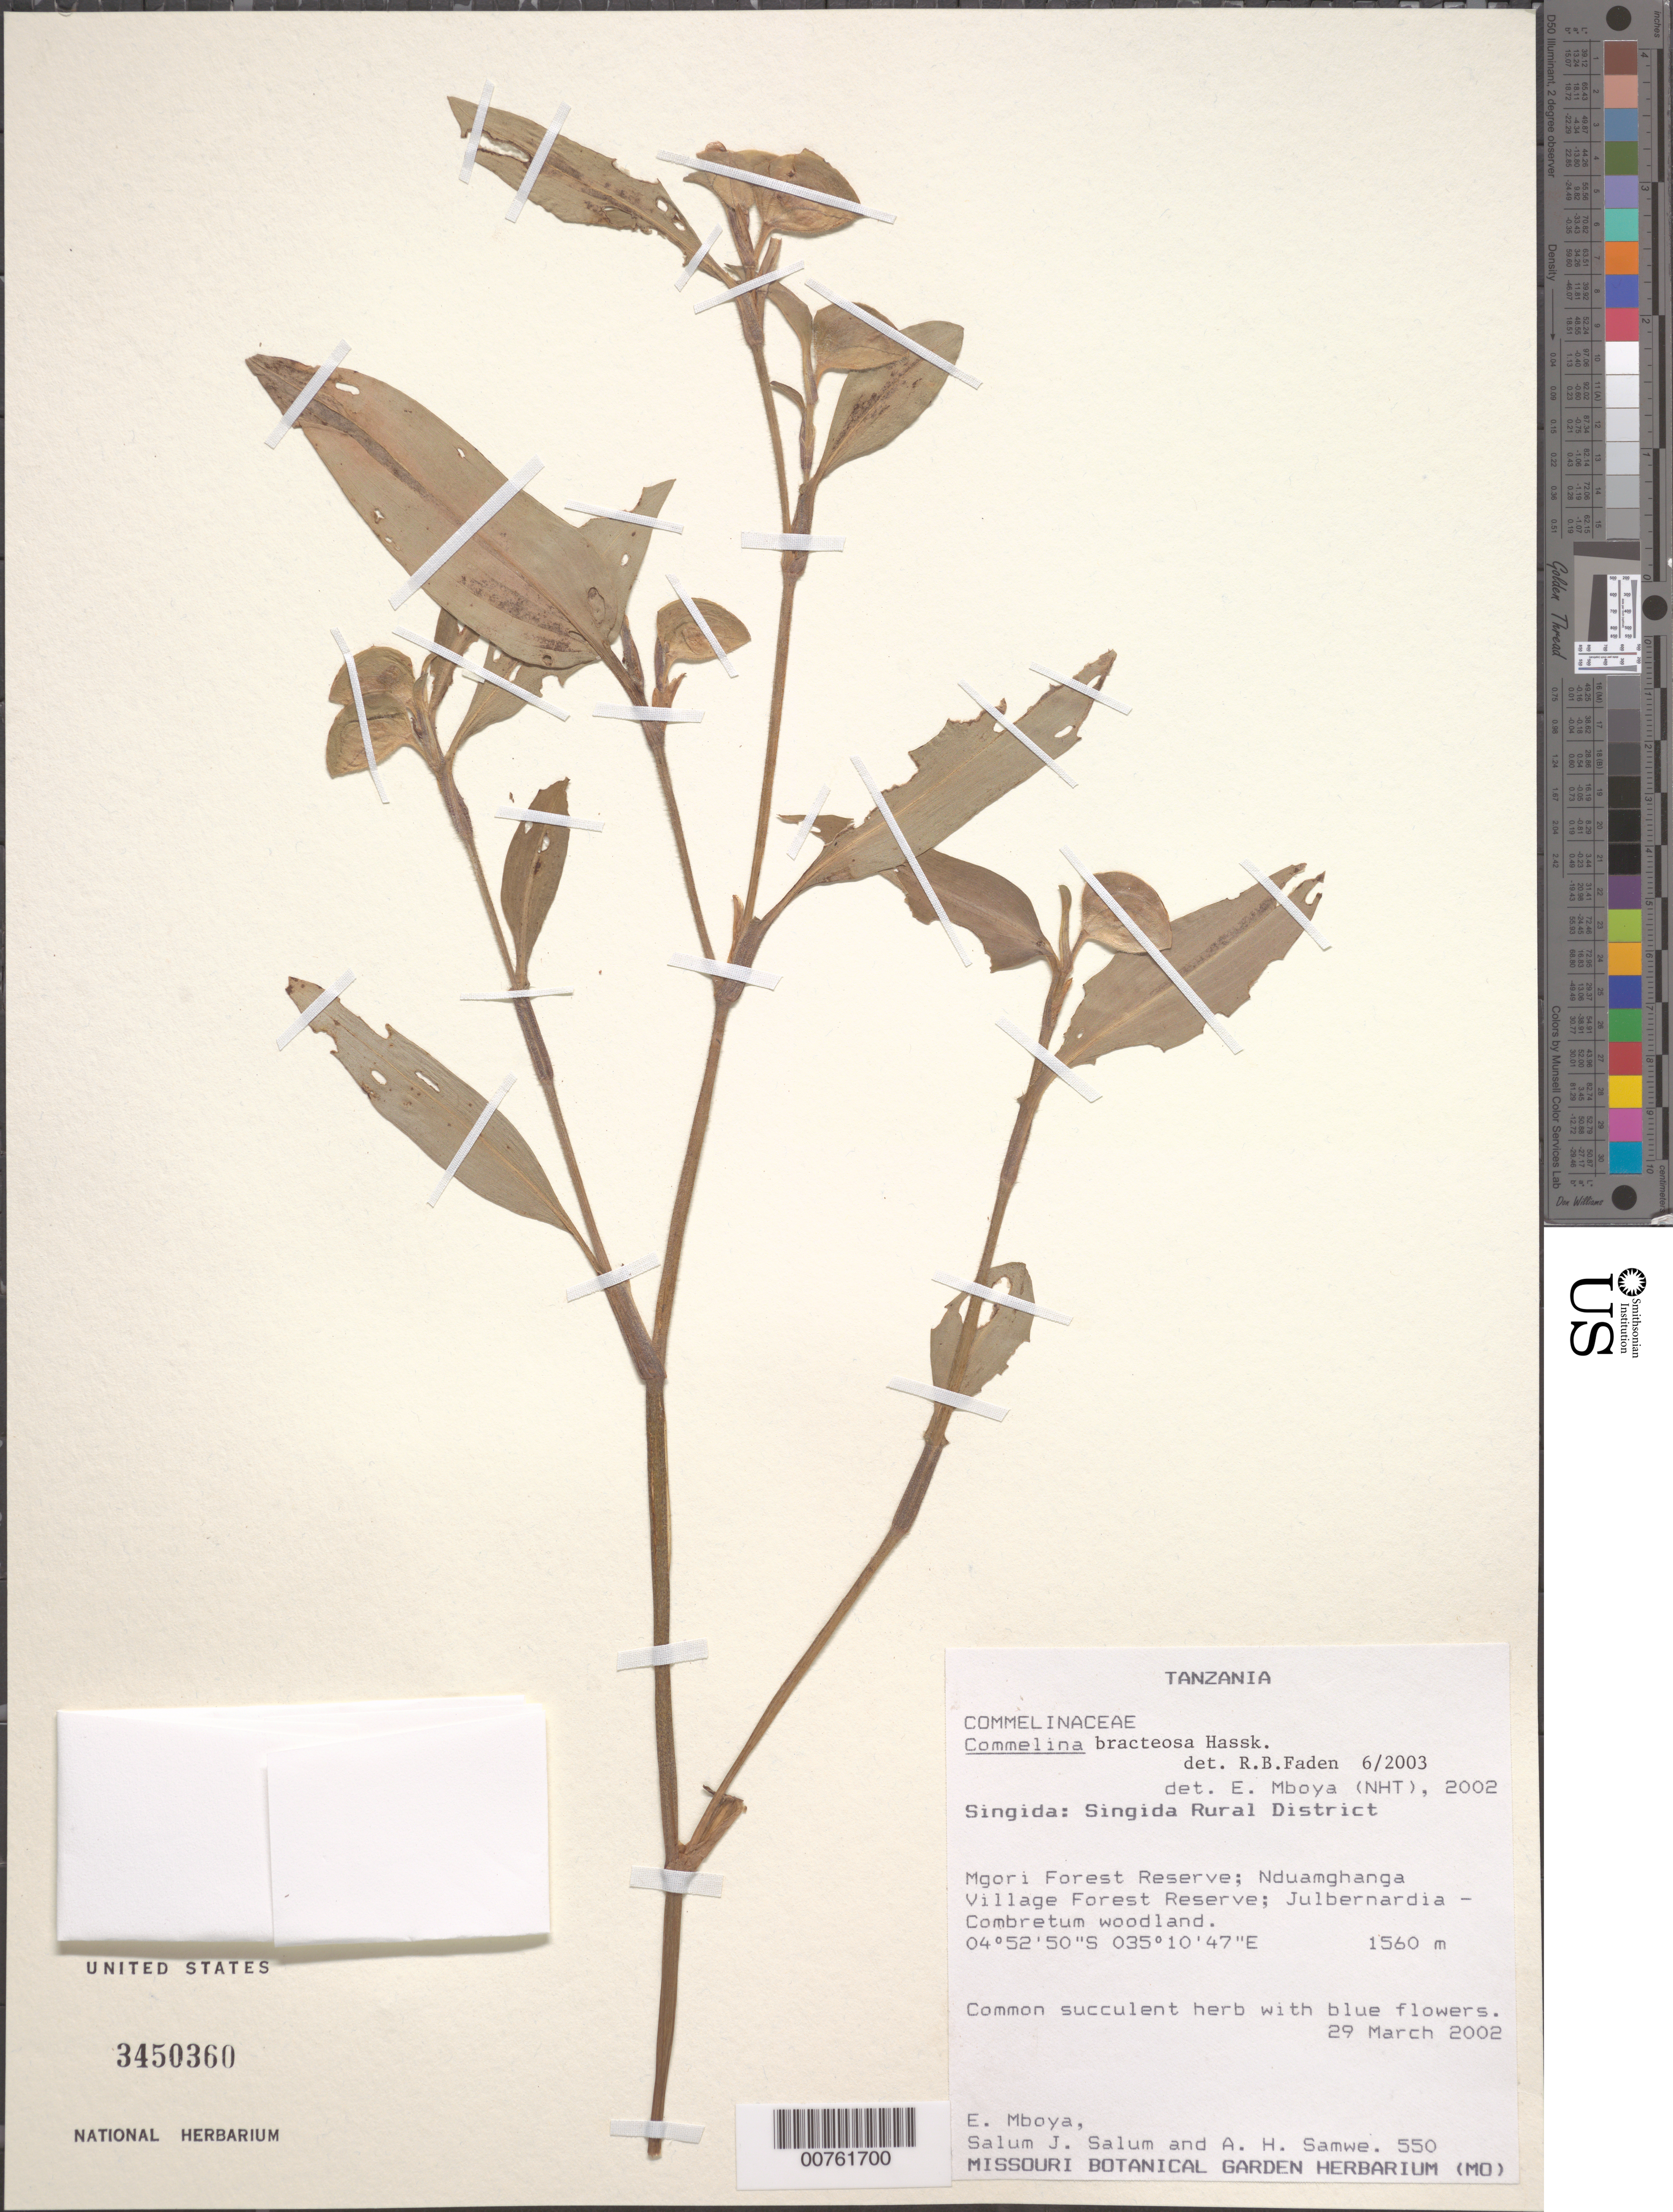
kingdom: Plantae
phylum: Tracheophyta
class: Liliopsida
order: Commelinales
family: Commelinaceae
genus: Commelina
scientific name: Commelina bracteosa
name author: Hassk.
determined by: Faden, Robert B., (US), Smithsonian Institution - National Museum of Natural History (UNITED STATES)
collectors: E. Mboya, S. Salum & A. Samwe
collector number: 550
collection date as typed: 29 Mar 2002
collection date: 2002-03-29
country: Tanzania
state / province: Singida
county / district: Singida Rural District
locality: N of Mgori Dam.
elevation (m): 1560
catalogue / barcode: US 3450360